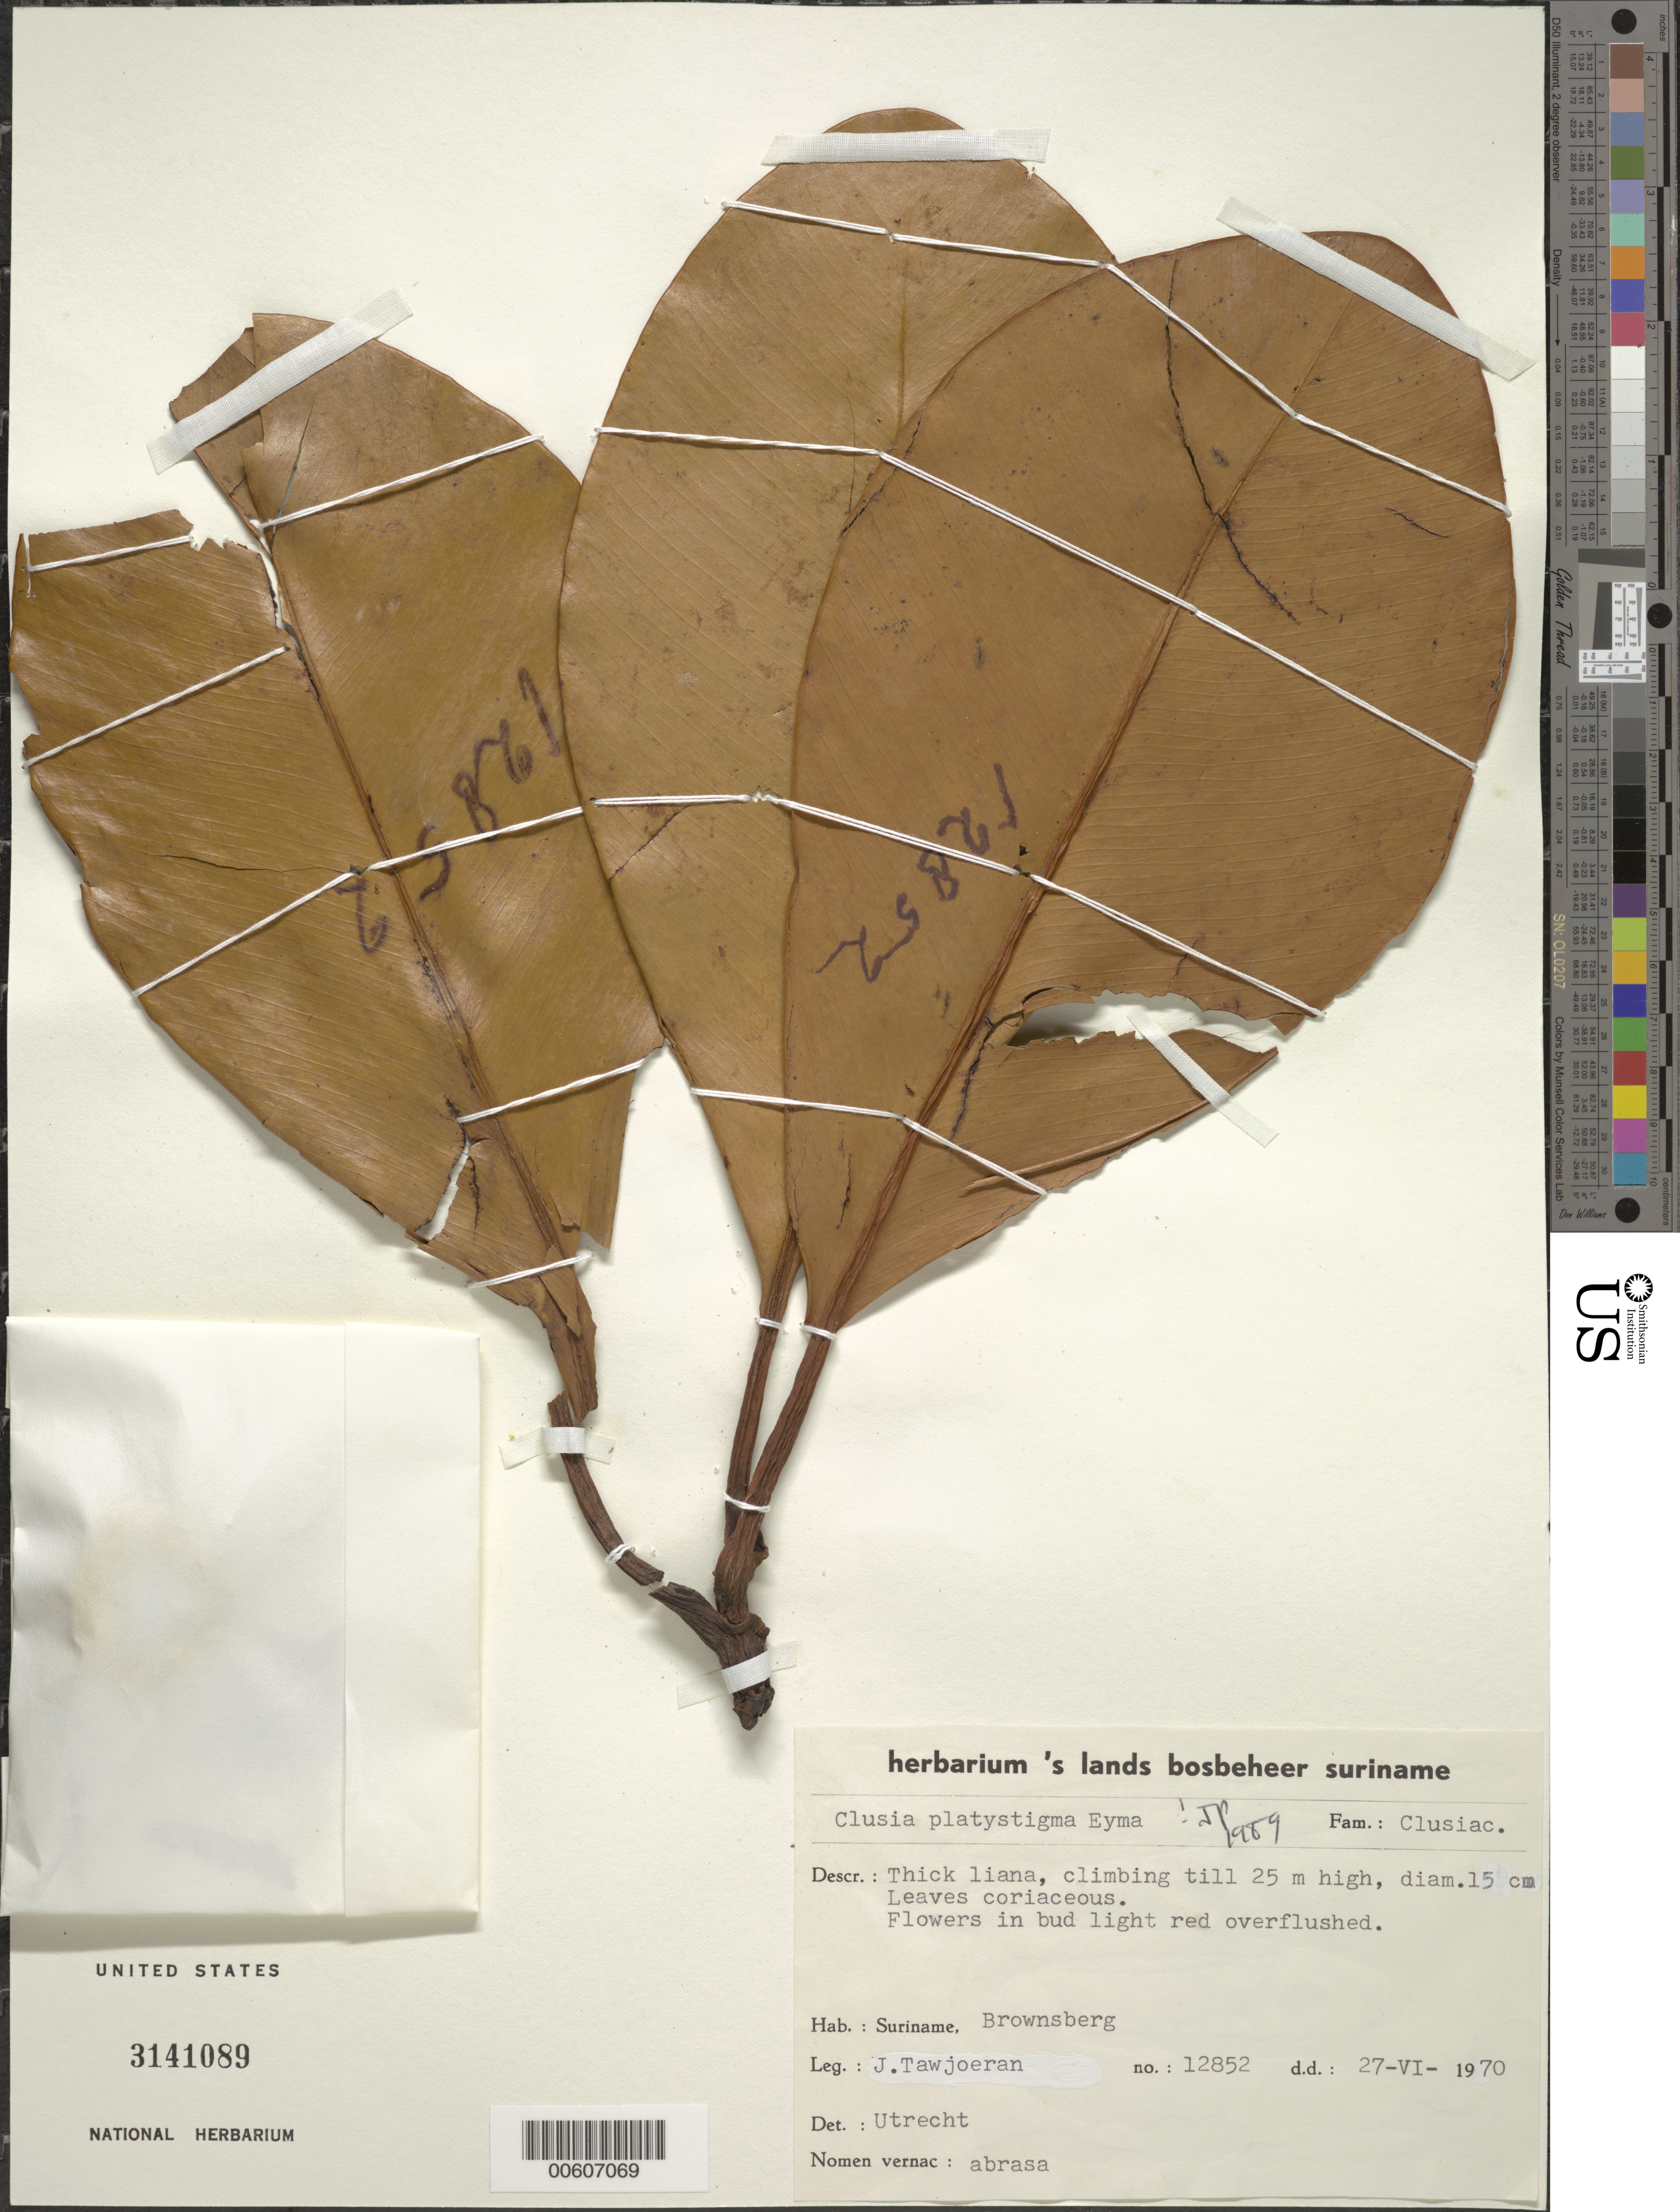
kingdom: Plantae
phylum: Tracheophyta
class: Magnoliopsida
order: Malpighiales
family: Clusiaceae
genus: Clusia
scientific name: Clusia platystigma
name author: Eyma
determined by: Pipoly, J. J., III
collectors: J. Tawjoeran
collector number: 12852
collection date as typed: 27-Jun-70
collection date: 1970-06-27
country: Suriname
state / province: Brokopondo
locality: Brownsberg Nature Reserve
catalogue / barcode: US 3141089